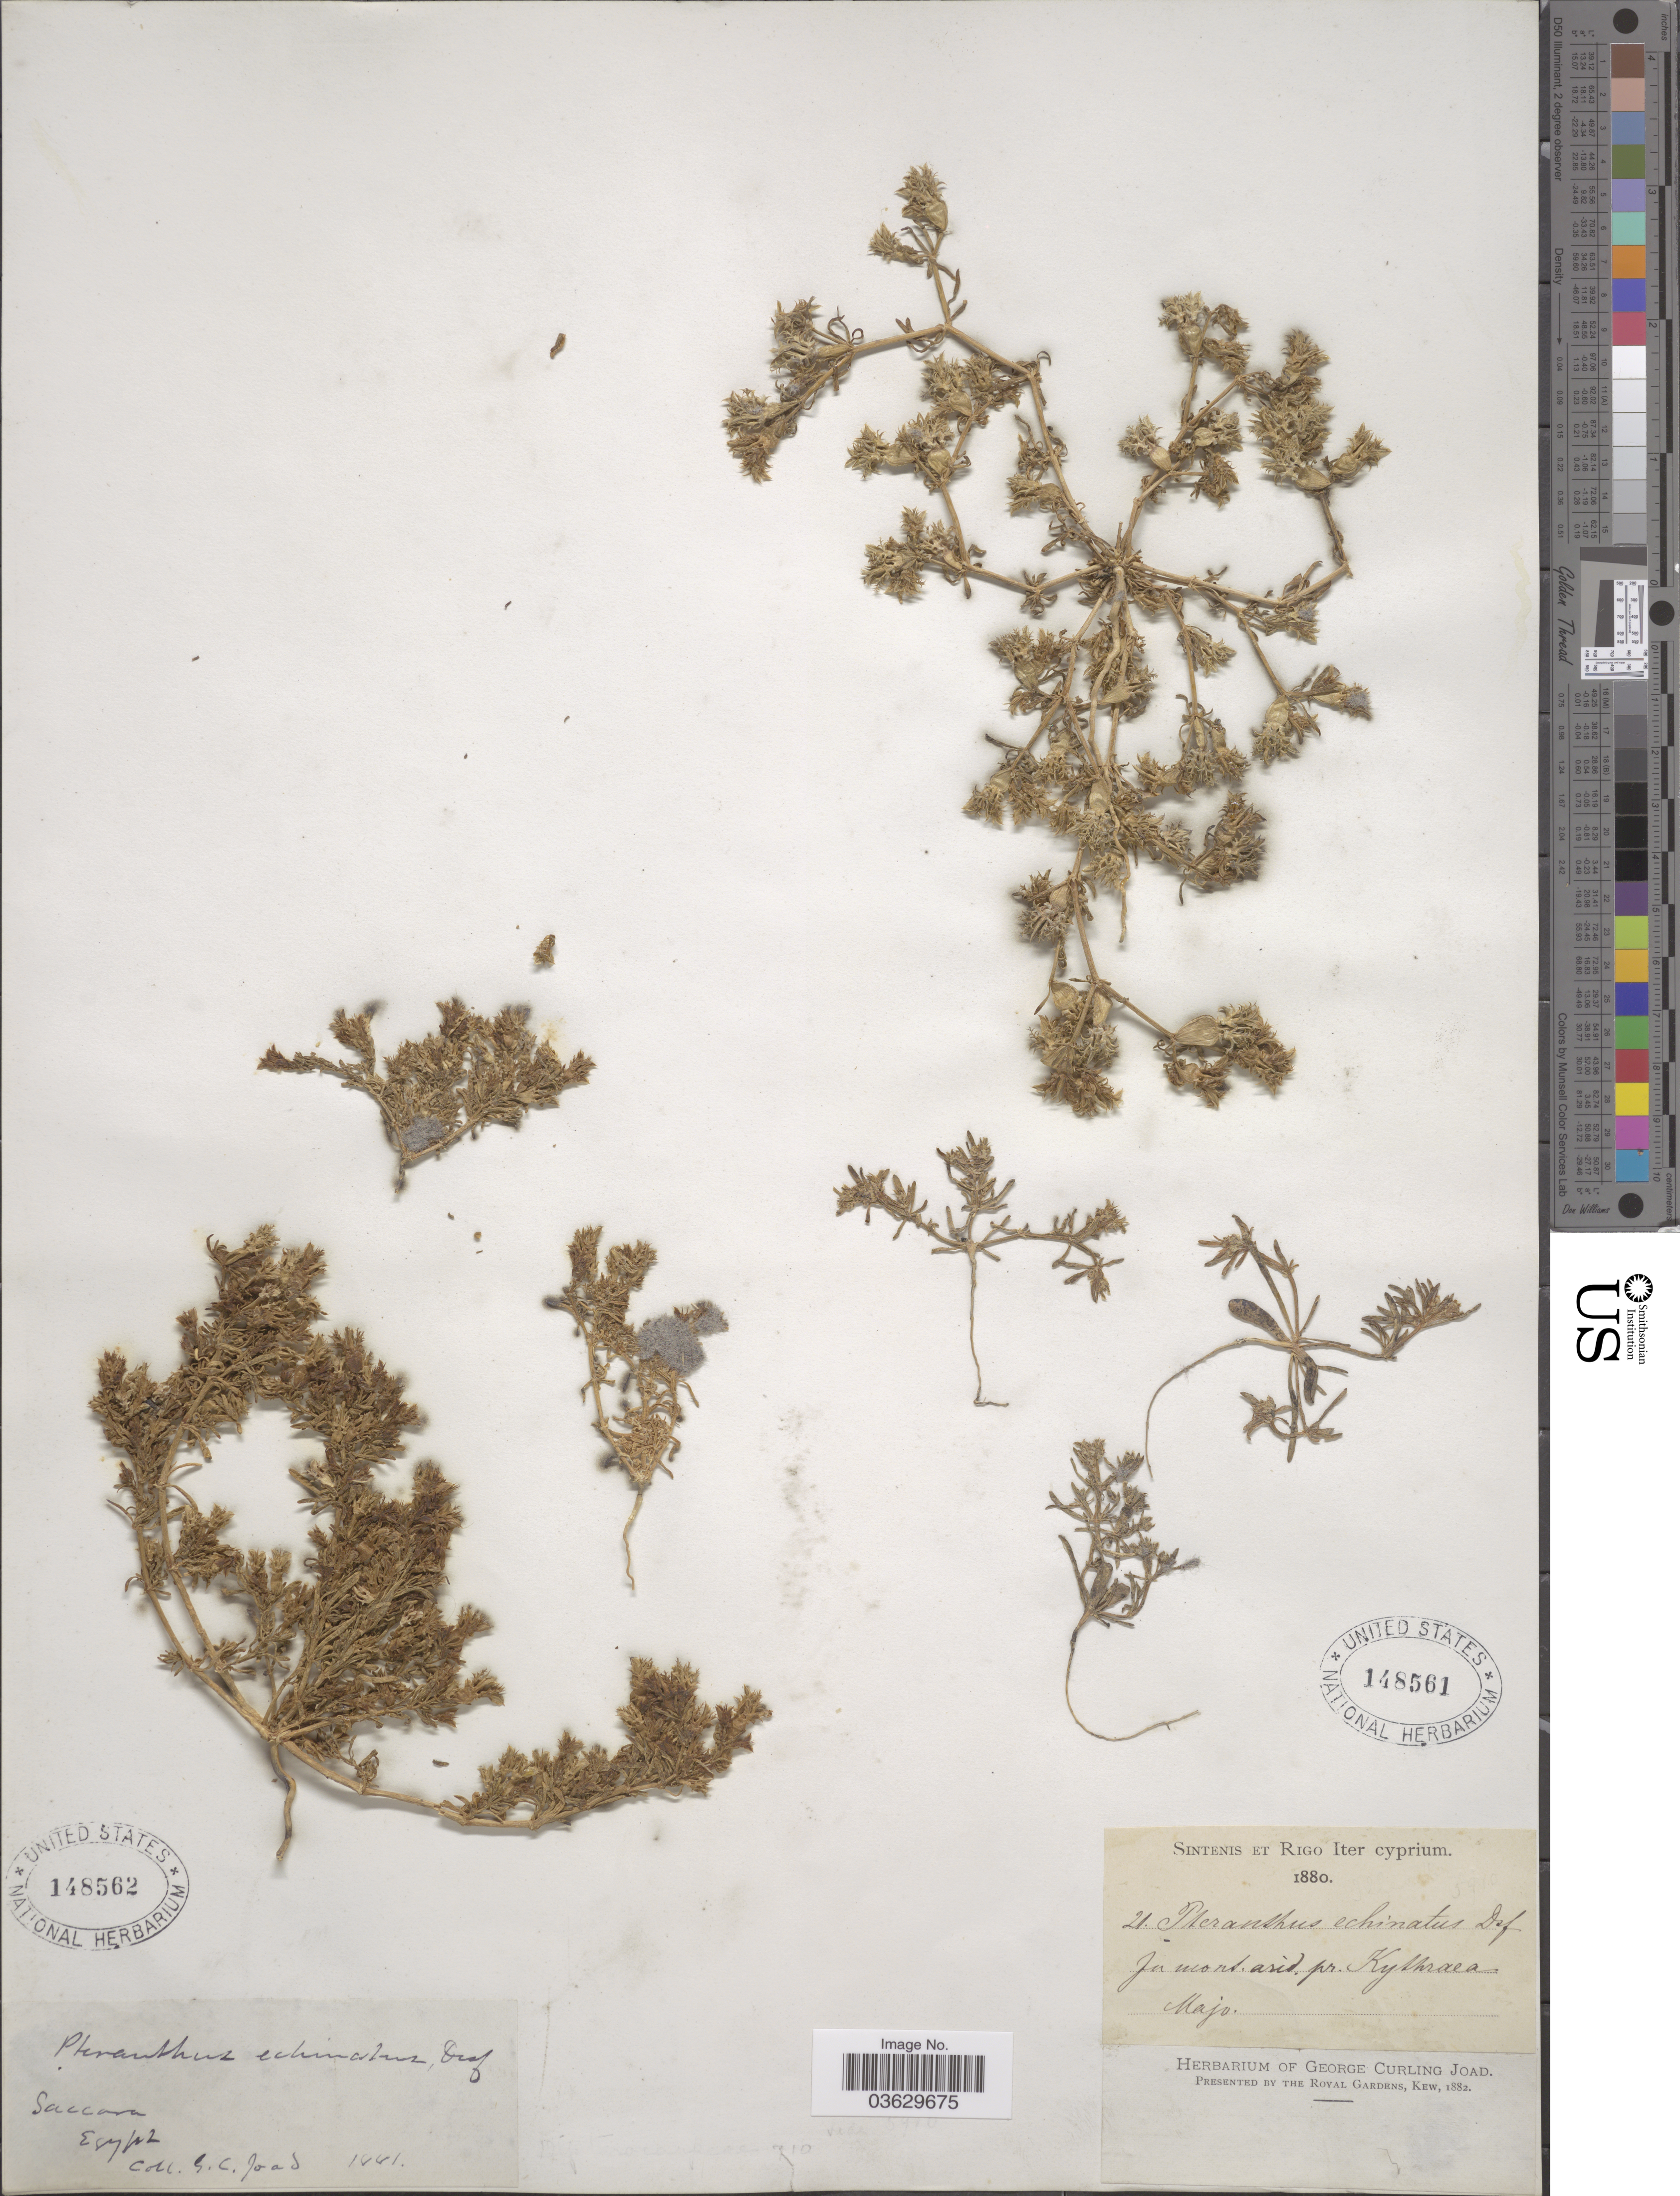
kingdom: Plantae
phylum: Tracheophyta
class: Magnoliopsida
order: Caryophyllales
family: Caryophyllaceae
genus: Pteranthus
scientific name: Pteranthus echinatus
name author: Desf.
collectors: -. Sintenis & -- Rigo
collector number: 21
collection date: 1880-05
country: Cyprus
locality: Ja mont. arid. pr. Kythraea.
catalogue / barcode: US 148561-2